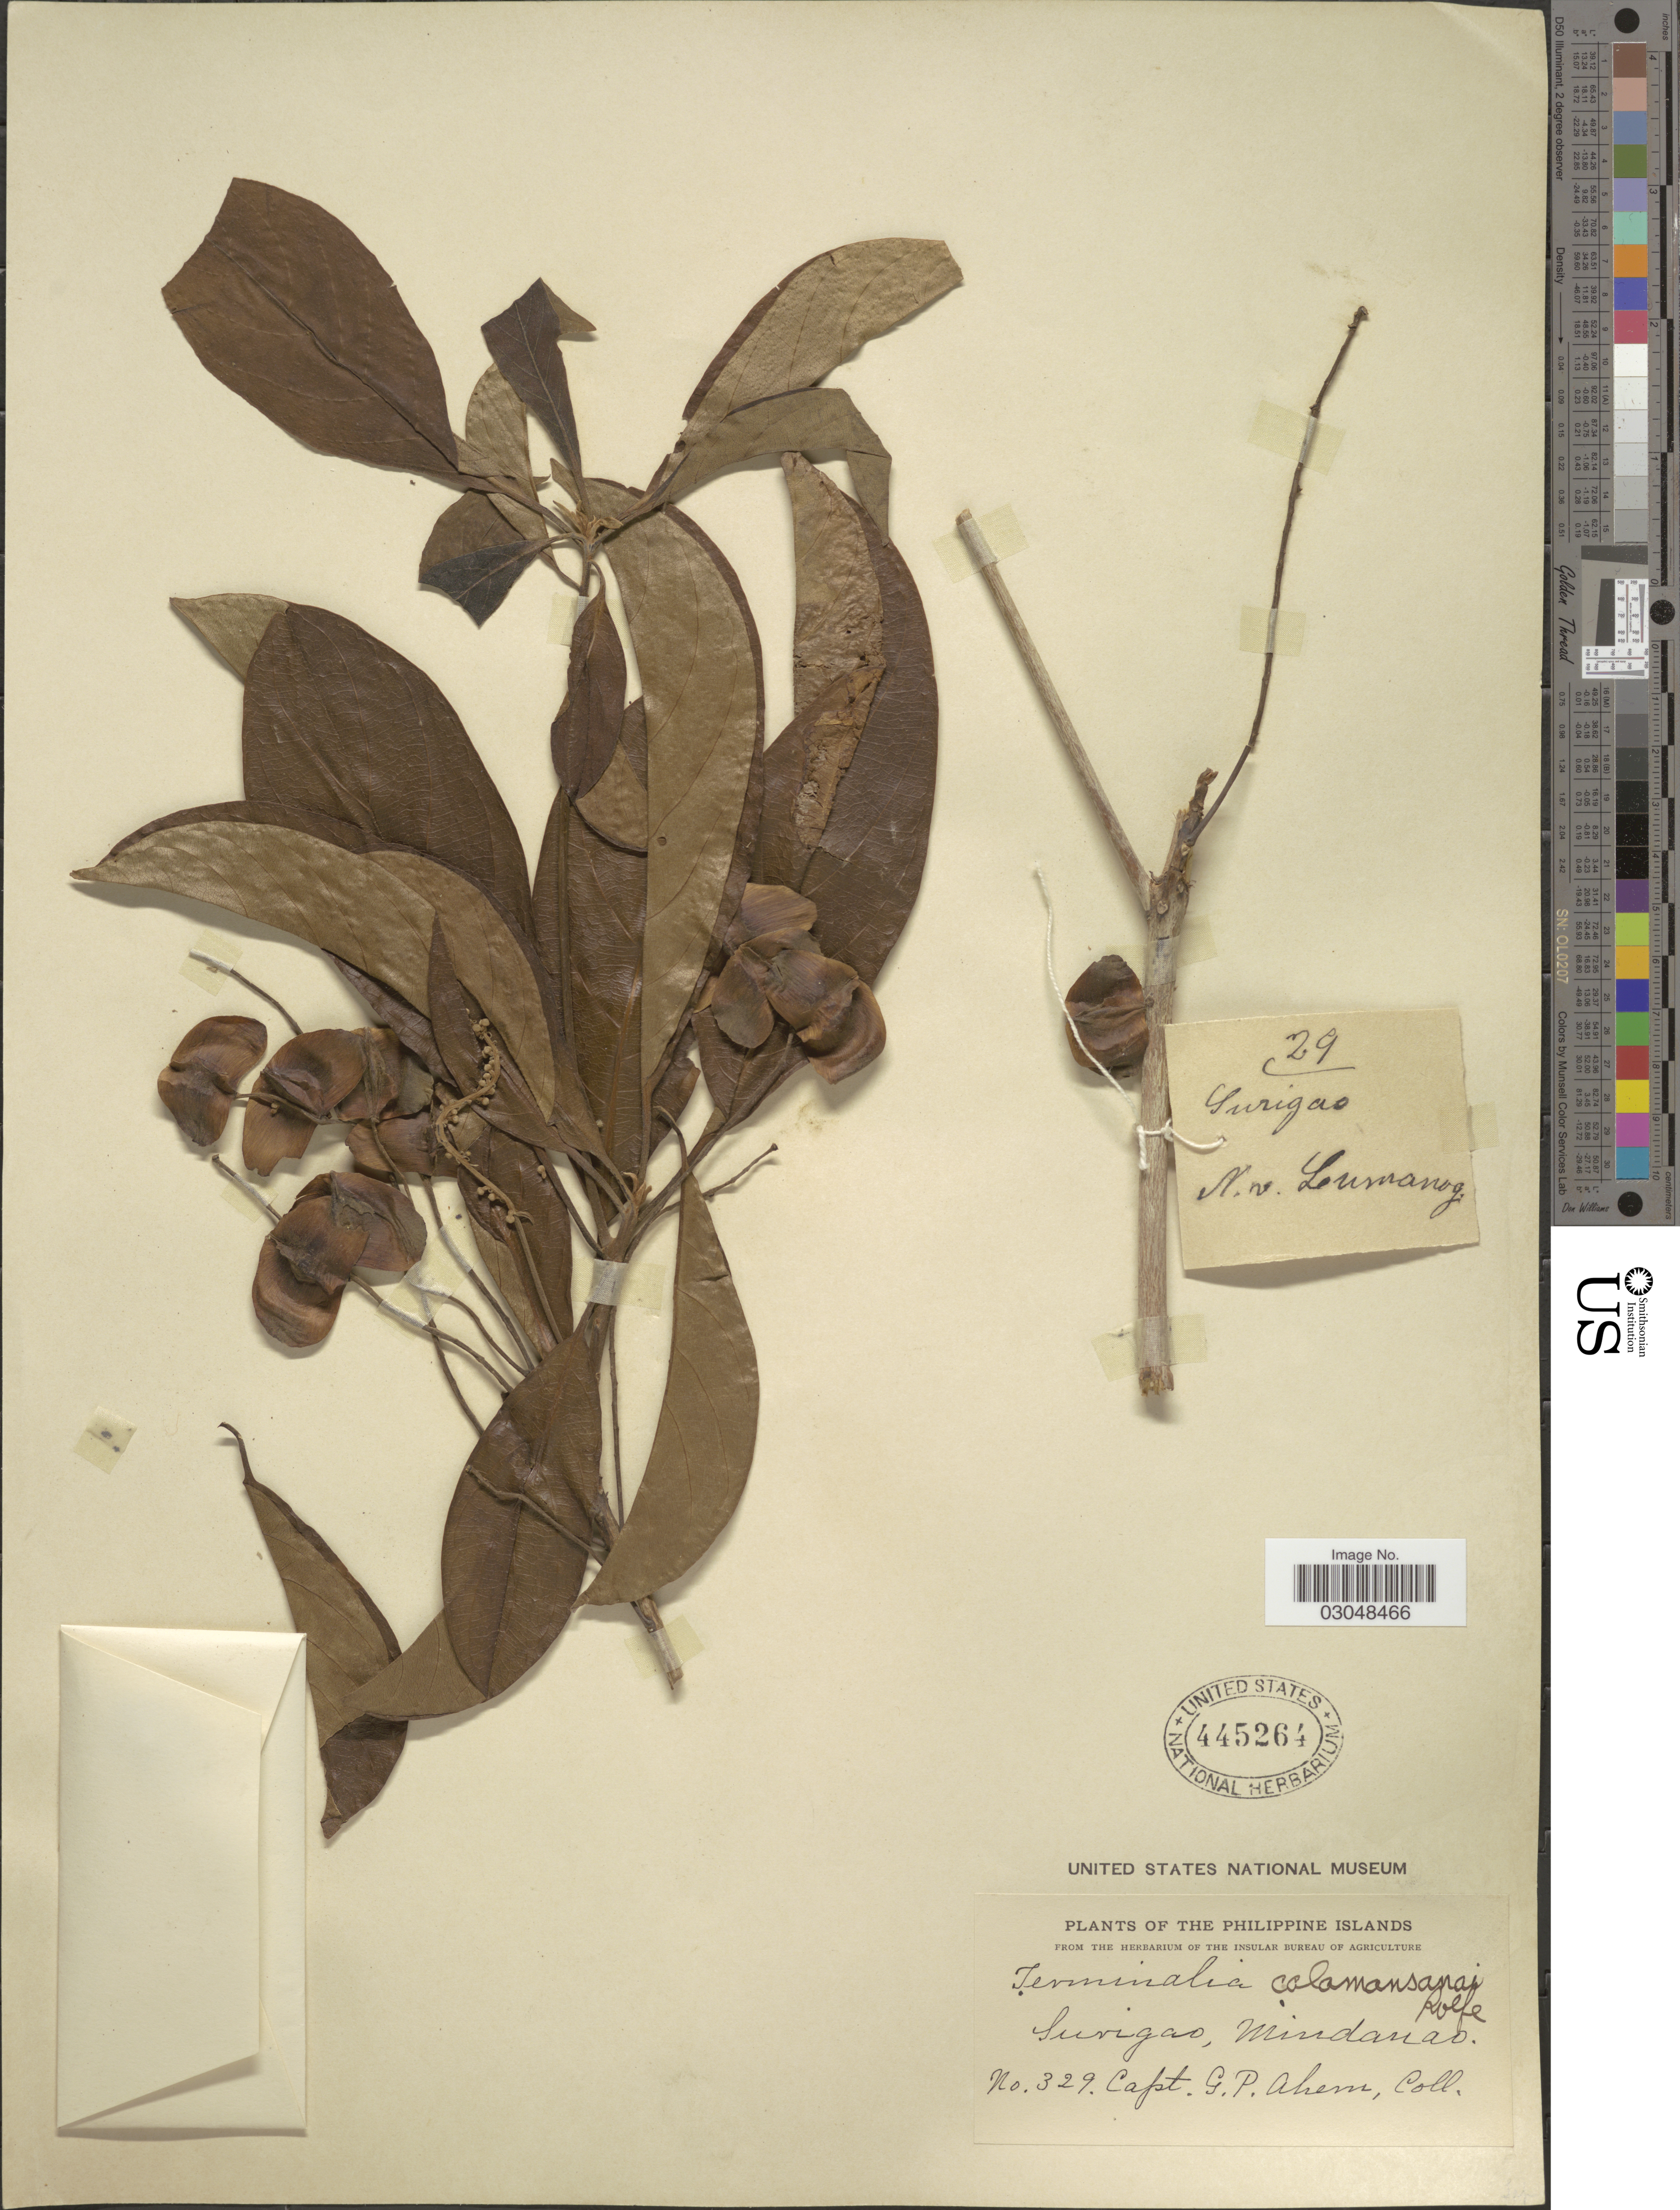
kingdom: Plantae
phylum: Tracheophyta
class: Magnoliopsida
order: Myrtales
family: Combretaceae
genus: Terminalia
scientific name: Terminalia calamansanai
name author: (Blanco) Rolfe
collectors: G. Ahern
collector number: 329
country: Philippines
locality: The Philippine Islands, Surigao, Mindanao.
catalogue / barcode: US 445264